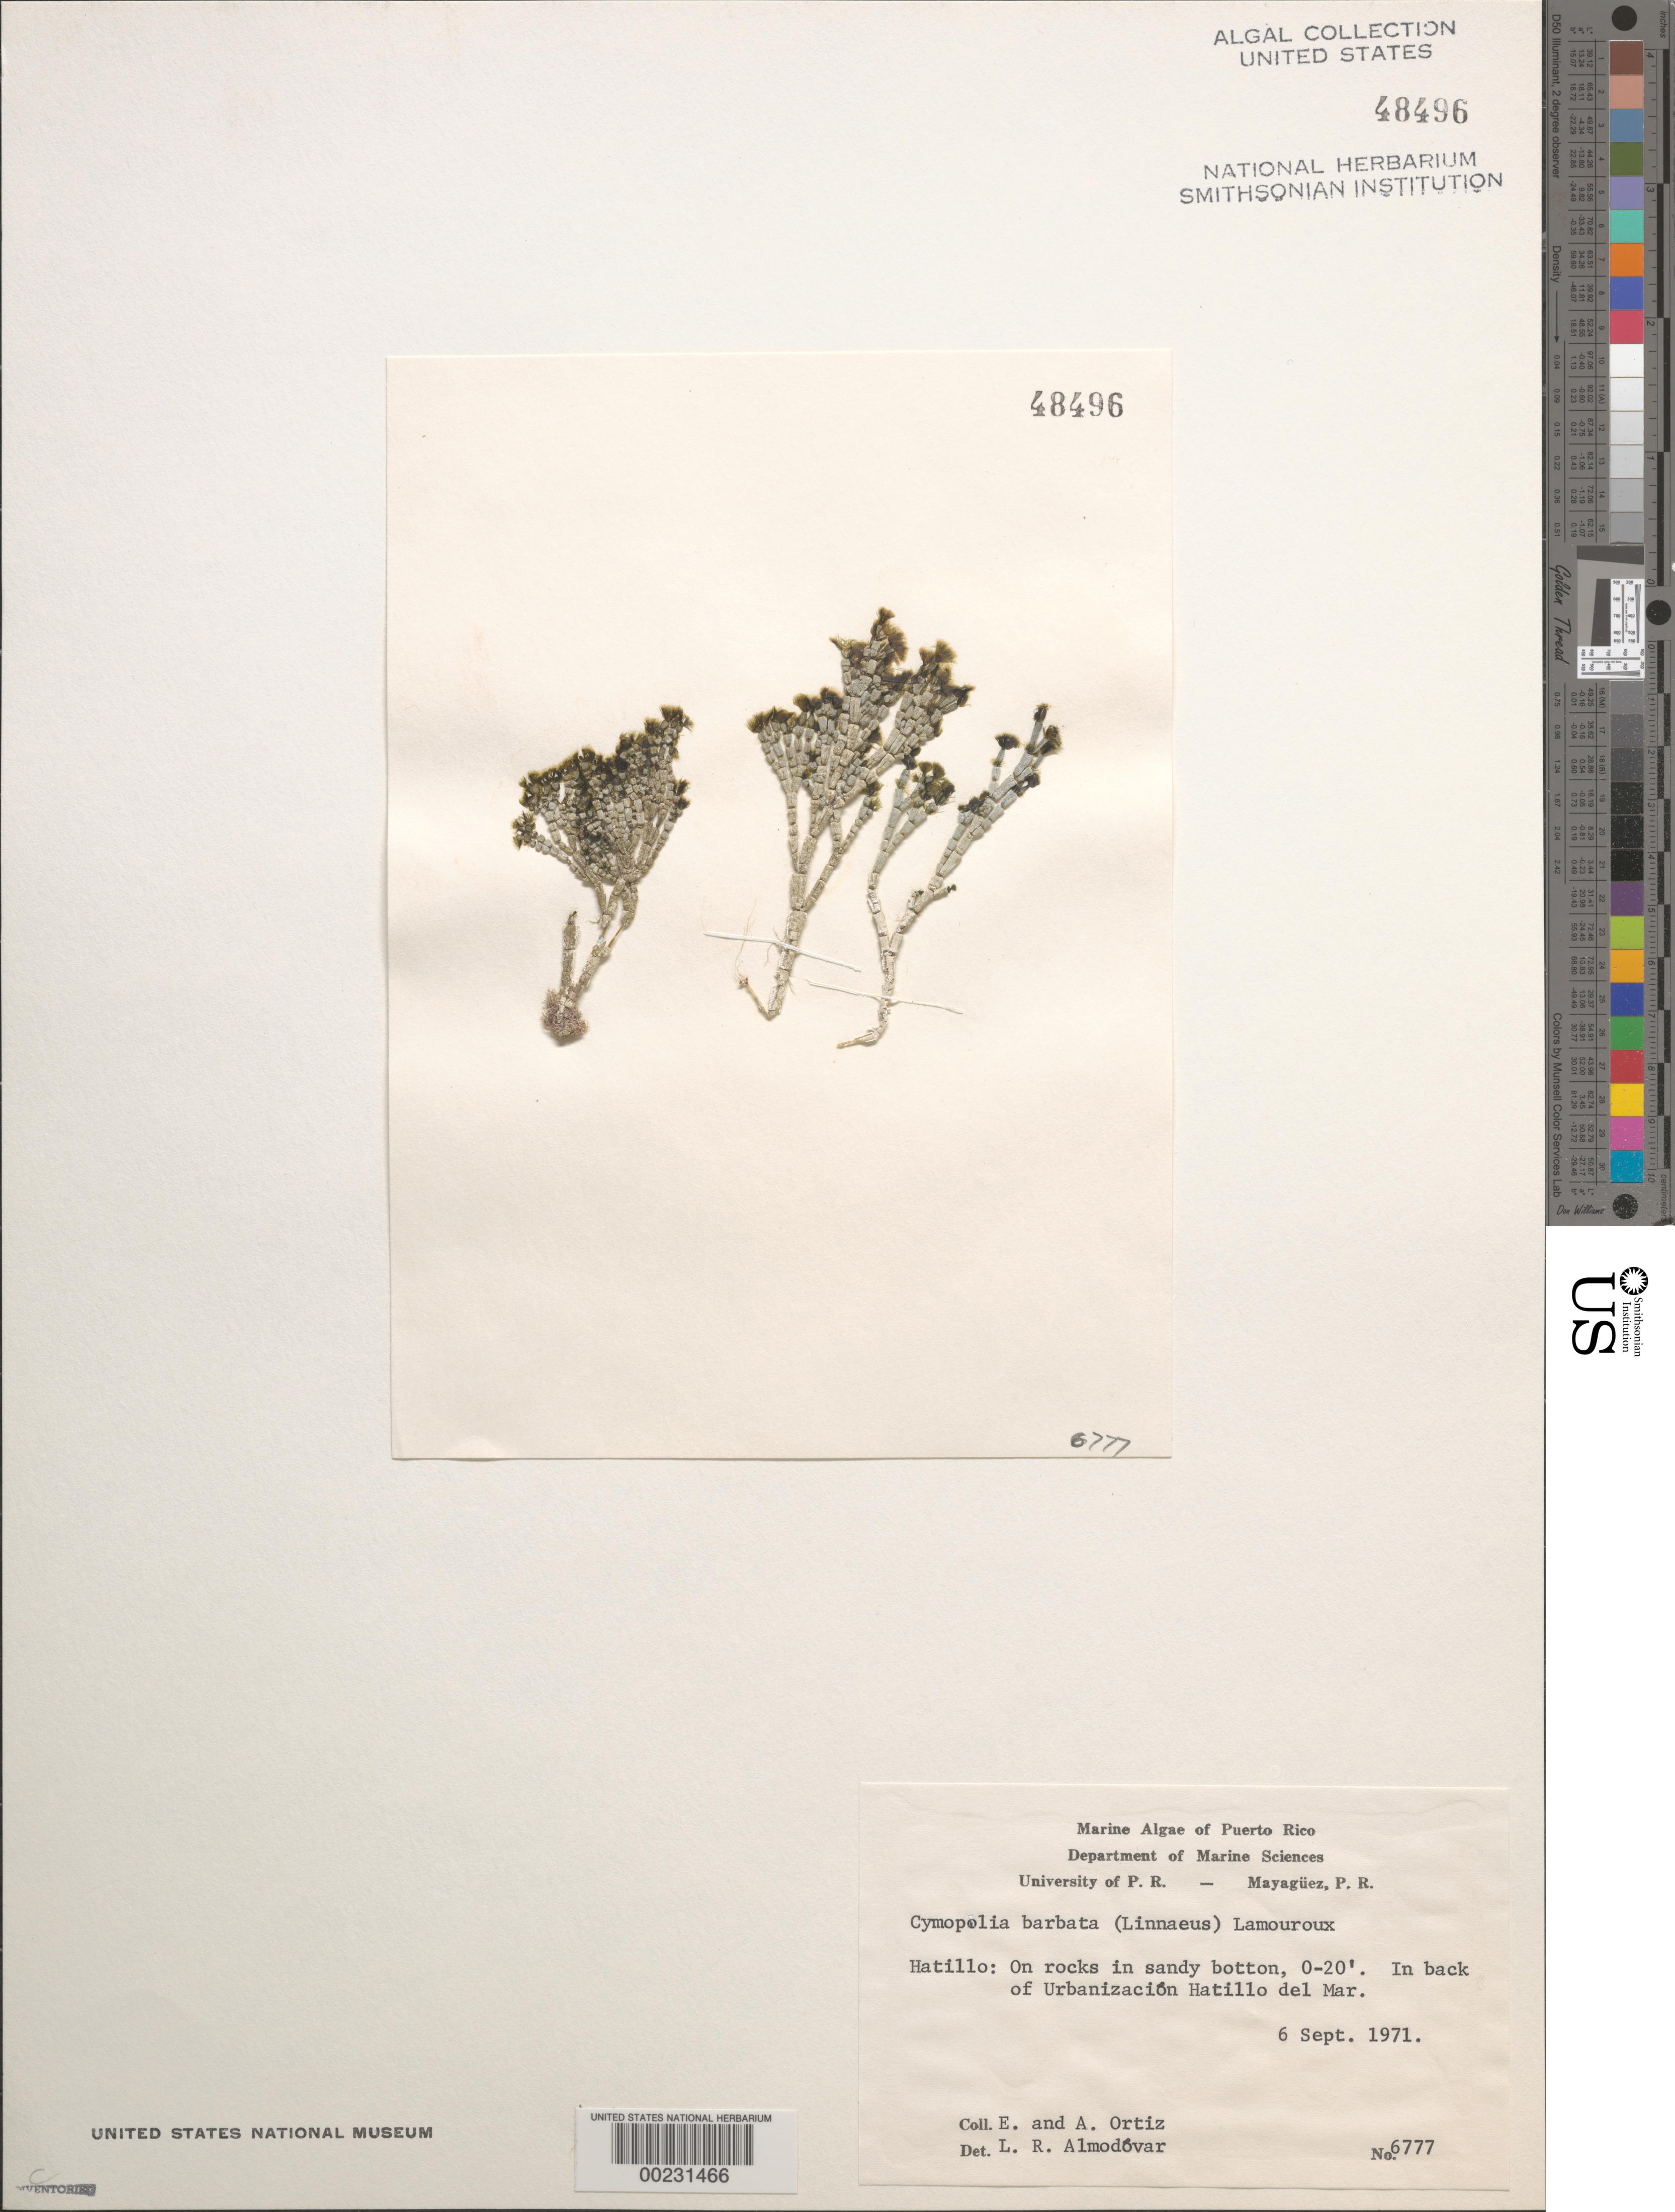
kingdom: Plantae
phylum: Chlorophyta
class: Ulvophyceae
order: Dasycladales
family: Dasycladaceae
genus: Cymopolia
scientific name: Cymopolia barbata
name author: (L.) J.V.Lamouroux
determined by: Almodovar, L. R.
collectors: Alida Ortiz & E. Ortiz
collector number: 6777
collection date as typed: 06 Sep 1971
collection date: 1971-09-06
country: Puerto Rico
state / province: Hatillo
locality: Urbanizacion hatillo del mar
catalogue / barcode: US 48496